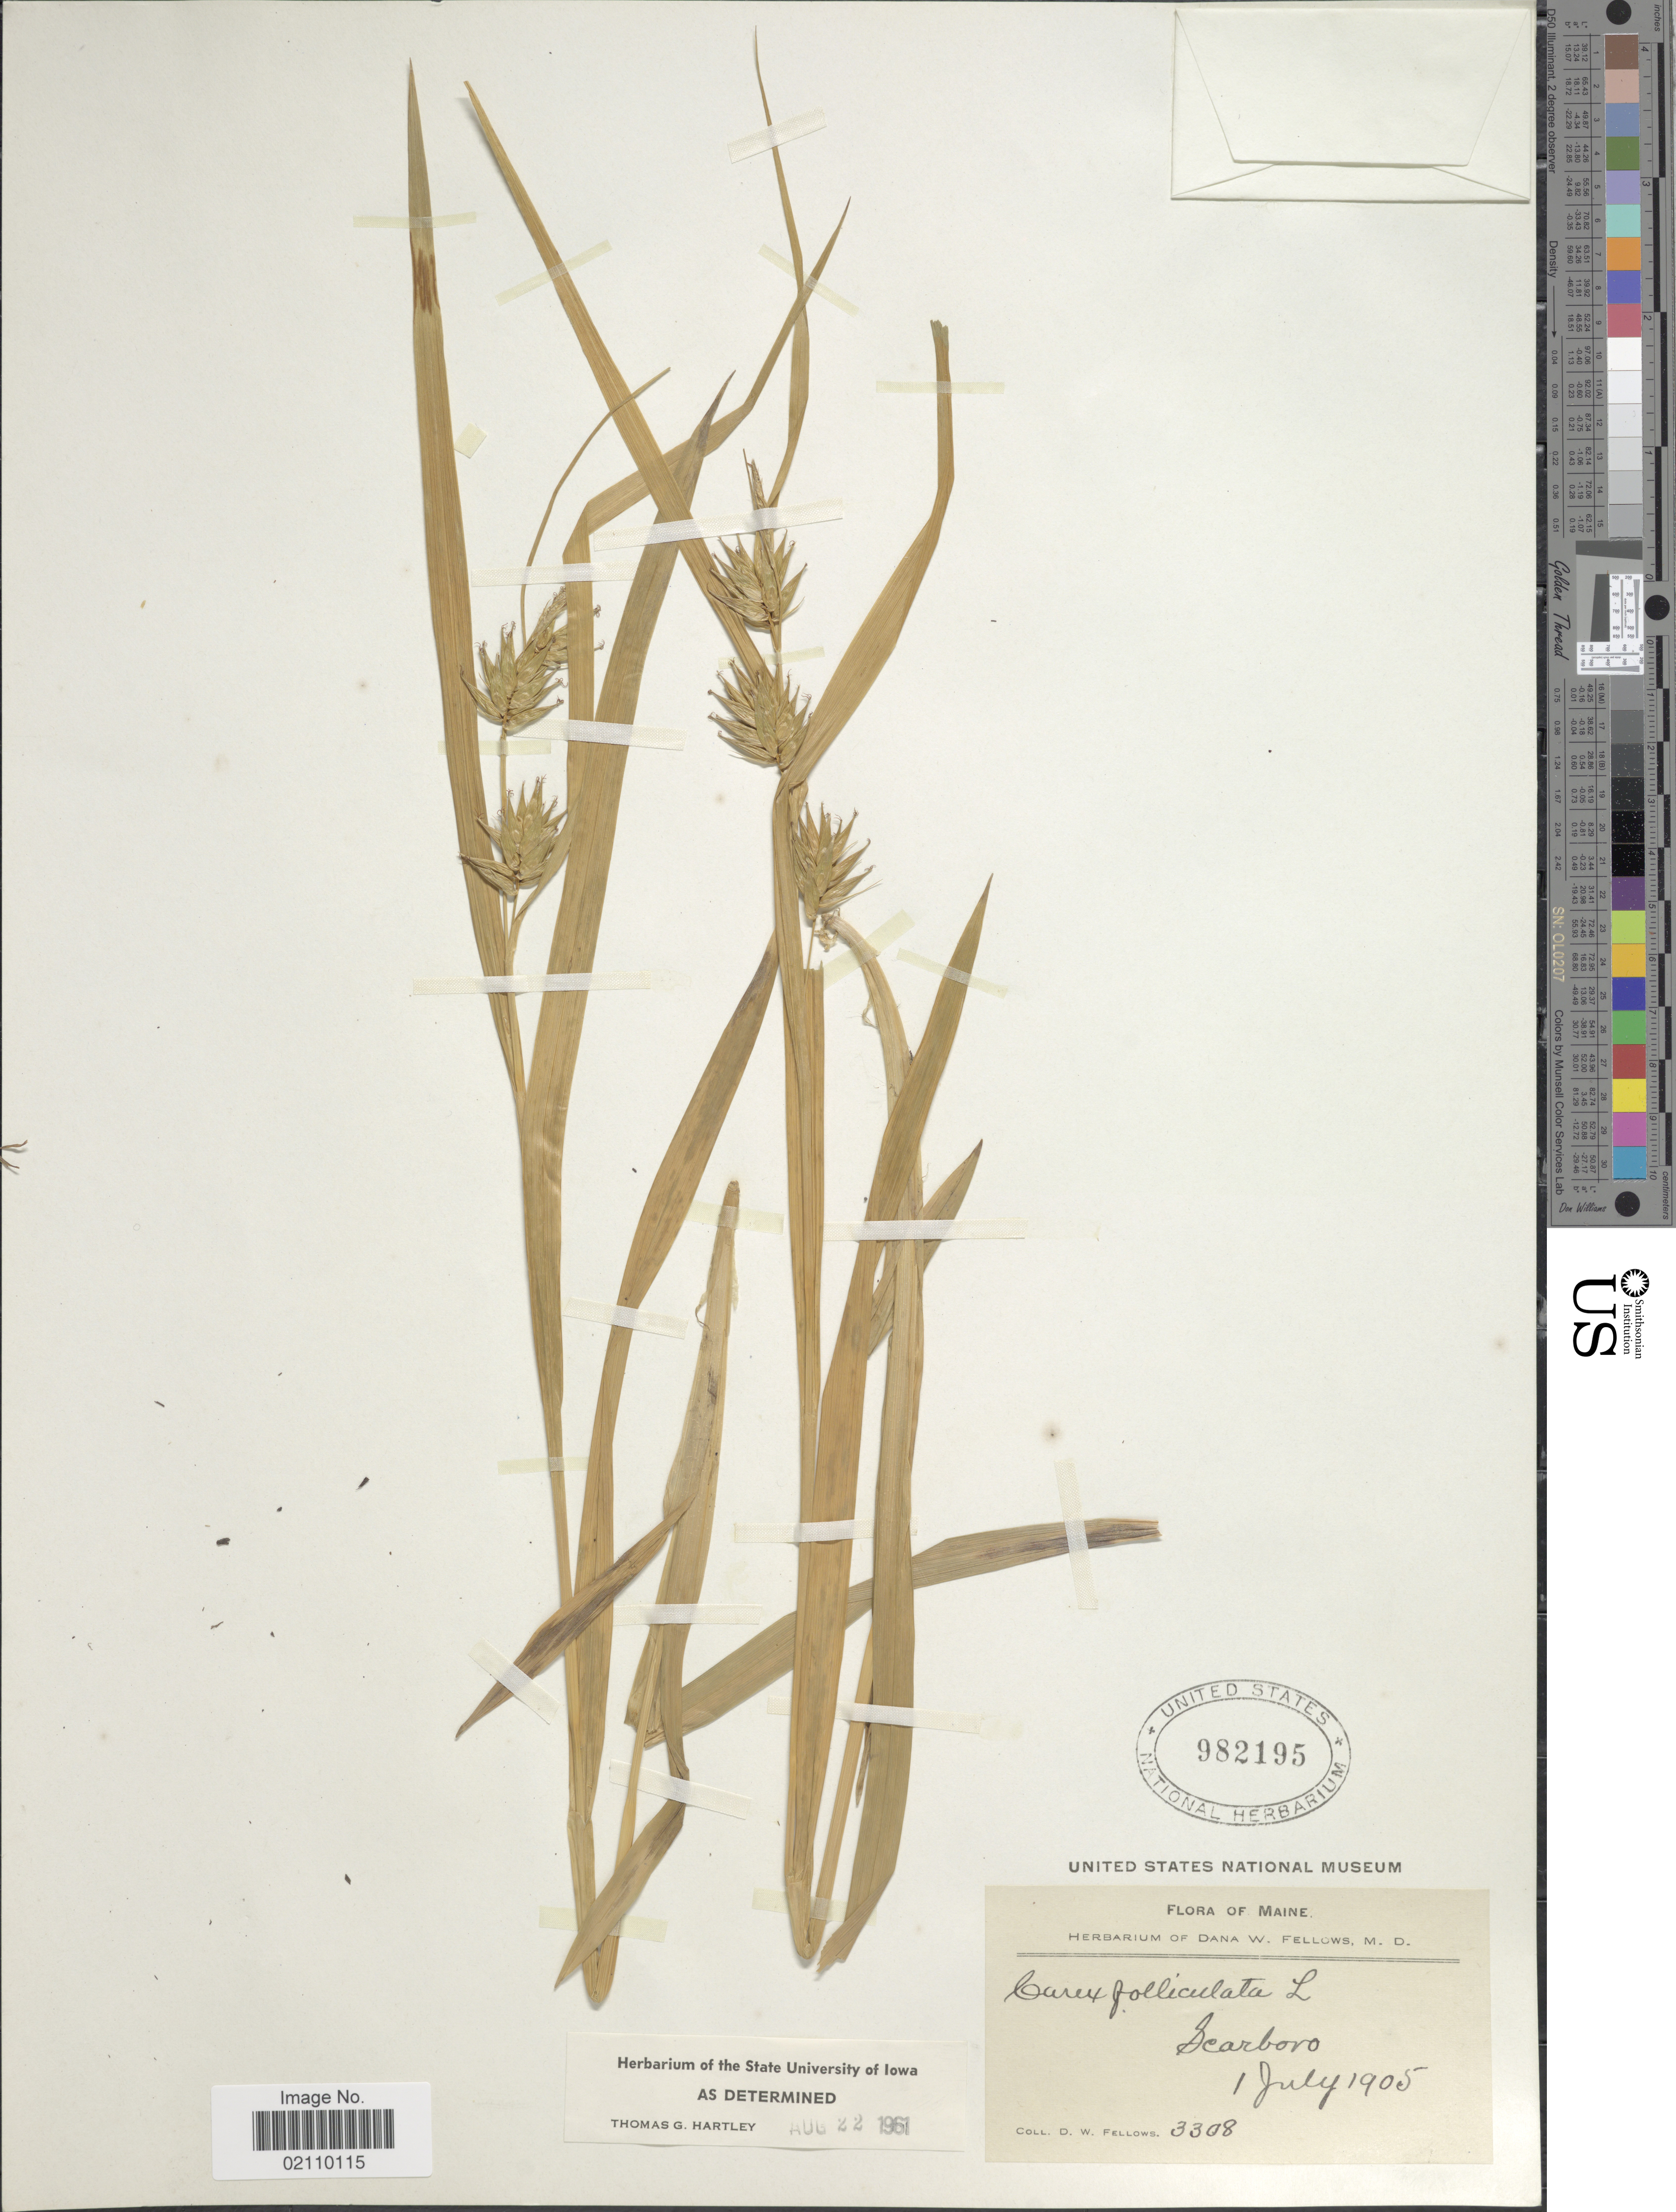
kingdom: Plantae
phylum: Tracheophyta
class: Liliopsida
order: Poales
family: Cyperaceae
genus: Carex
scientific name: Carex folliculata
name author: L.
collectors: D. W. Fellows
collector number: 3308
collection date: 1905-07-01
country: United States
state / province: Maine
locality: Scarboro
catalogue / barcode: US 982195